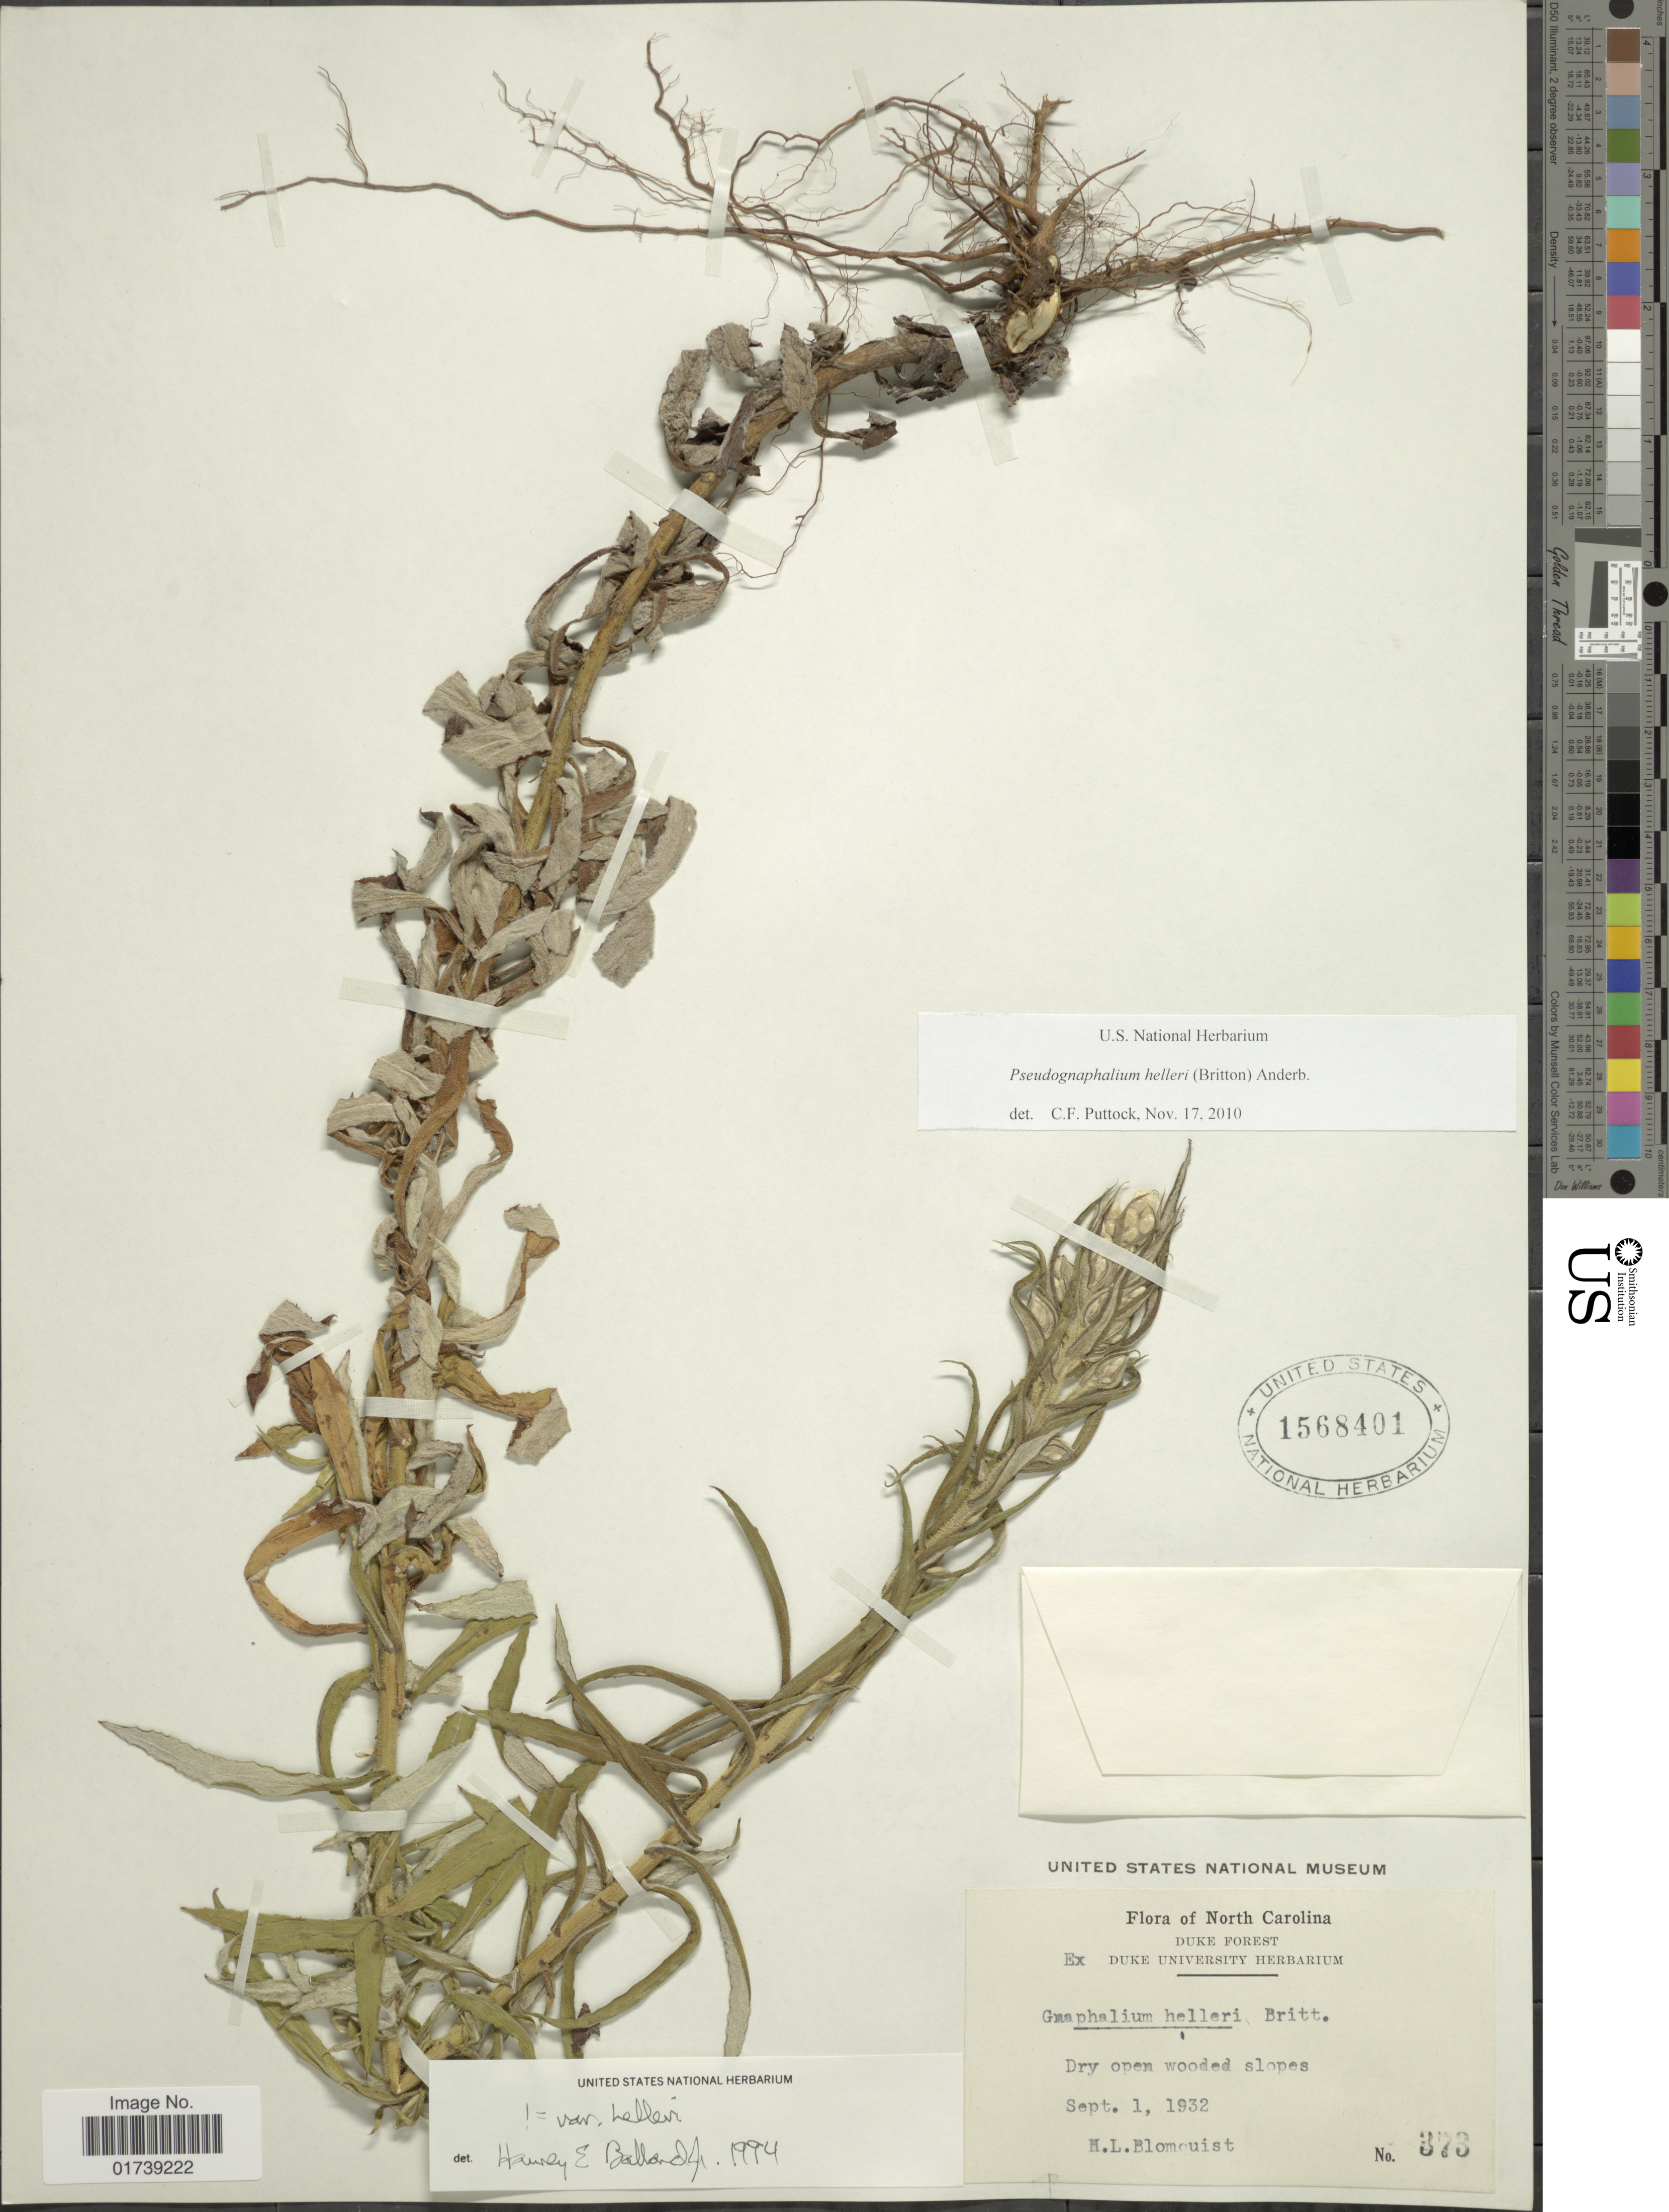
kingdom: Plantae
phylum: Tracheophyta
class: Magnoliopsida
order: Asterales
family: Asteraceae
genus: Pseudognaphalium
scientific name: Pseudognaphalium helleri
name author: (Britton) Anderb.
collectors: H. Blomquist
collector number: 373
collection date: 1932-09-01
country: United States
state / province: North Carolina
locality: Duke Forest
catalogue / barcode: US 1568401